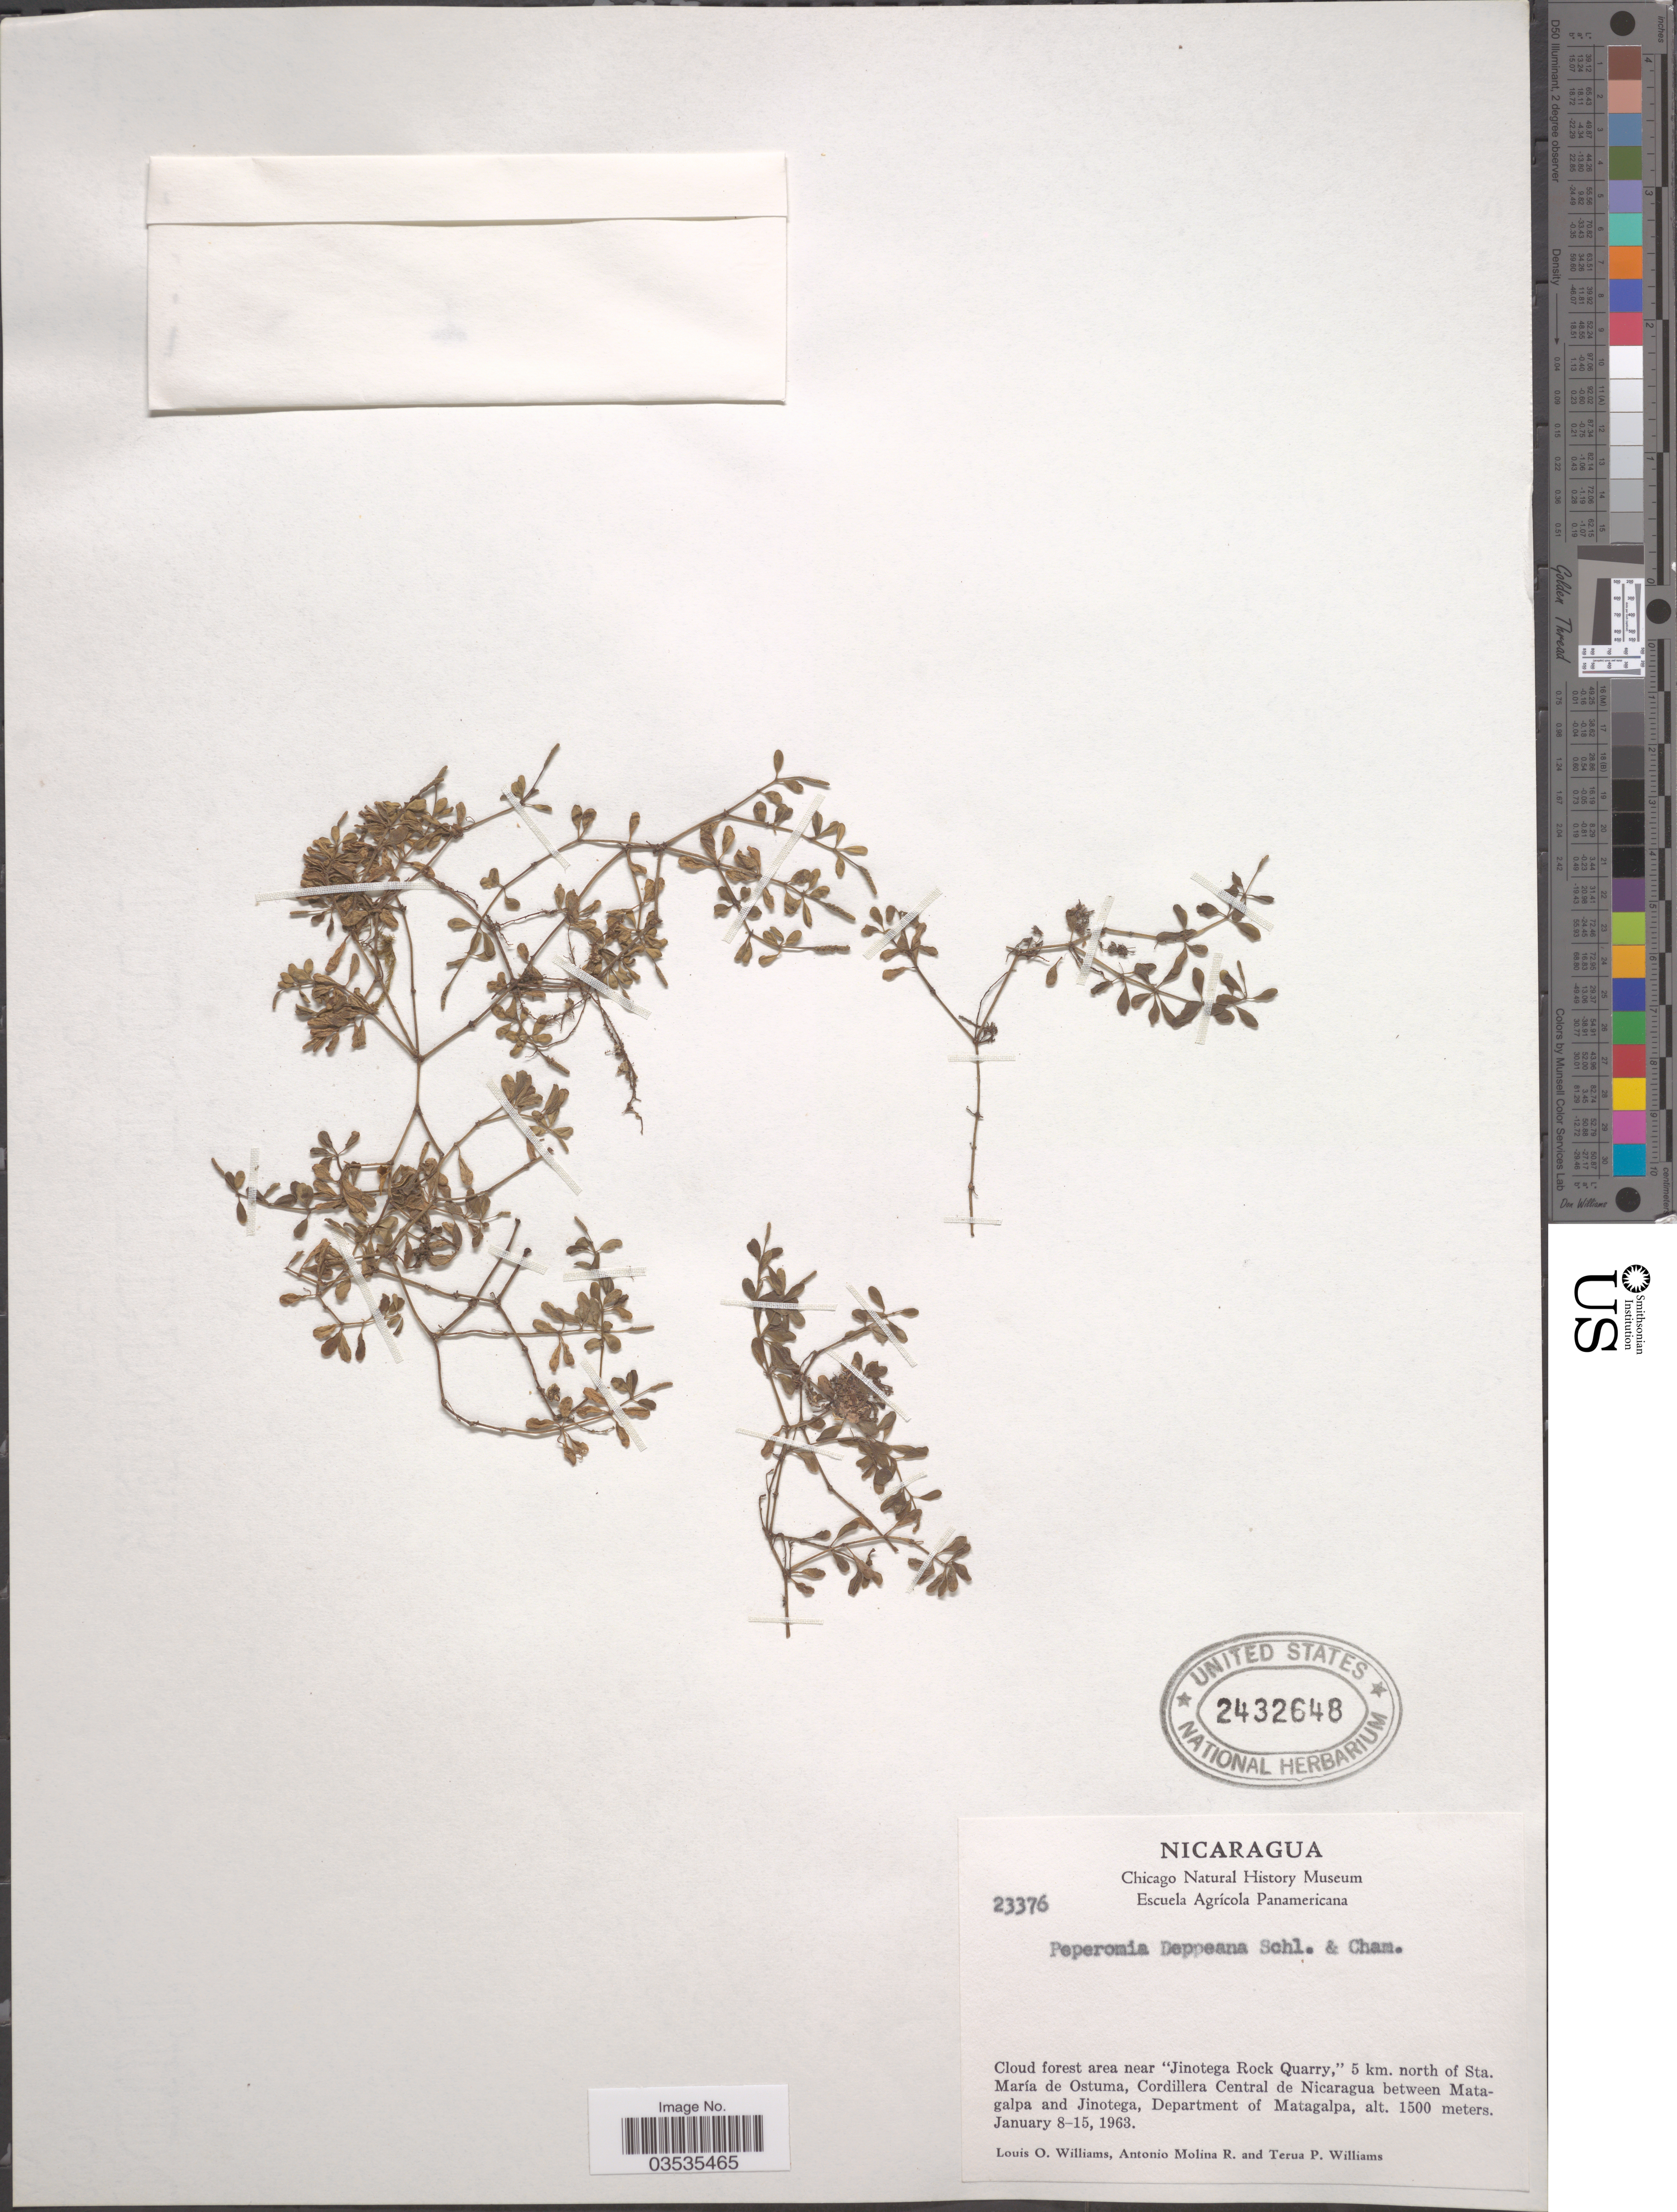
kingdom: Plantae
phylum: Tracheophyta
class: Magnoliopsida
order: Piperales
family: Piperaceae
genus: Peperomia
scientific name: Peperomia deppeana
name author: Schltdl. & Cham.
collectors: L. O. Williams, A. Molina R. & T. Williams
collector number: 23376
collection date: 1963-01-08/1963-01-15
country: Nicaragua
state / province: Matagalpa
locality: Cloud forest area near "Jinotega Rock Quarry," 5 km. north of Sta. María de Ostuma, Cordillera Central de Nicaragua between Matagalpa and Jinotega, Department of Matagalpa.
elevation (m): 1500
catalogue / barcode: US 2432648